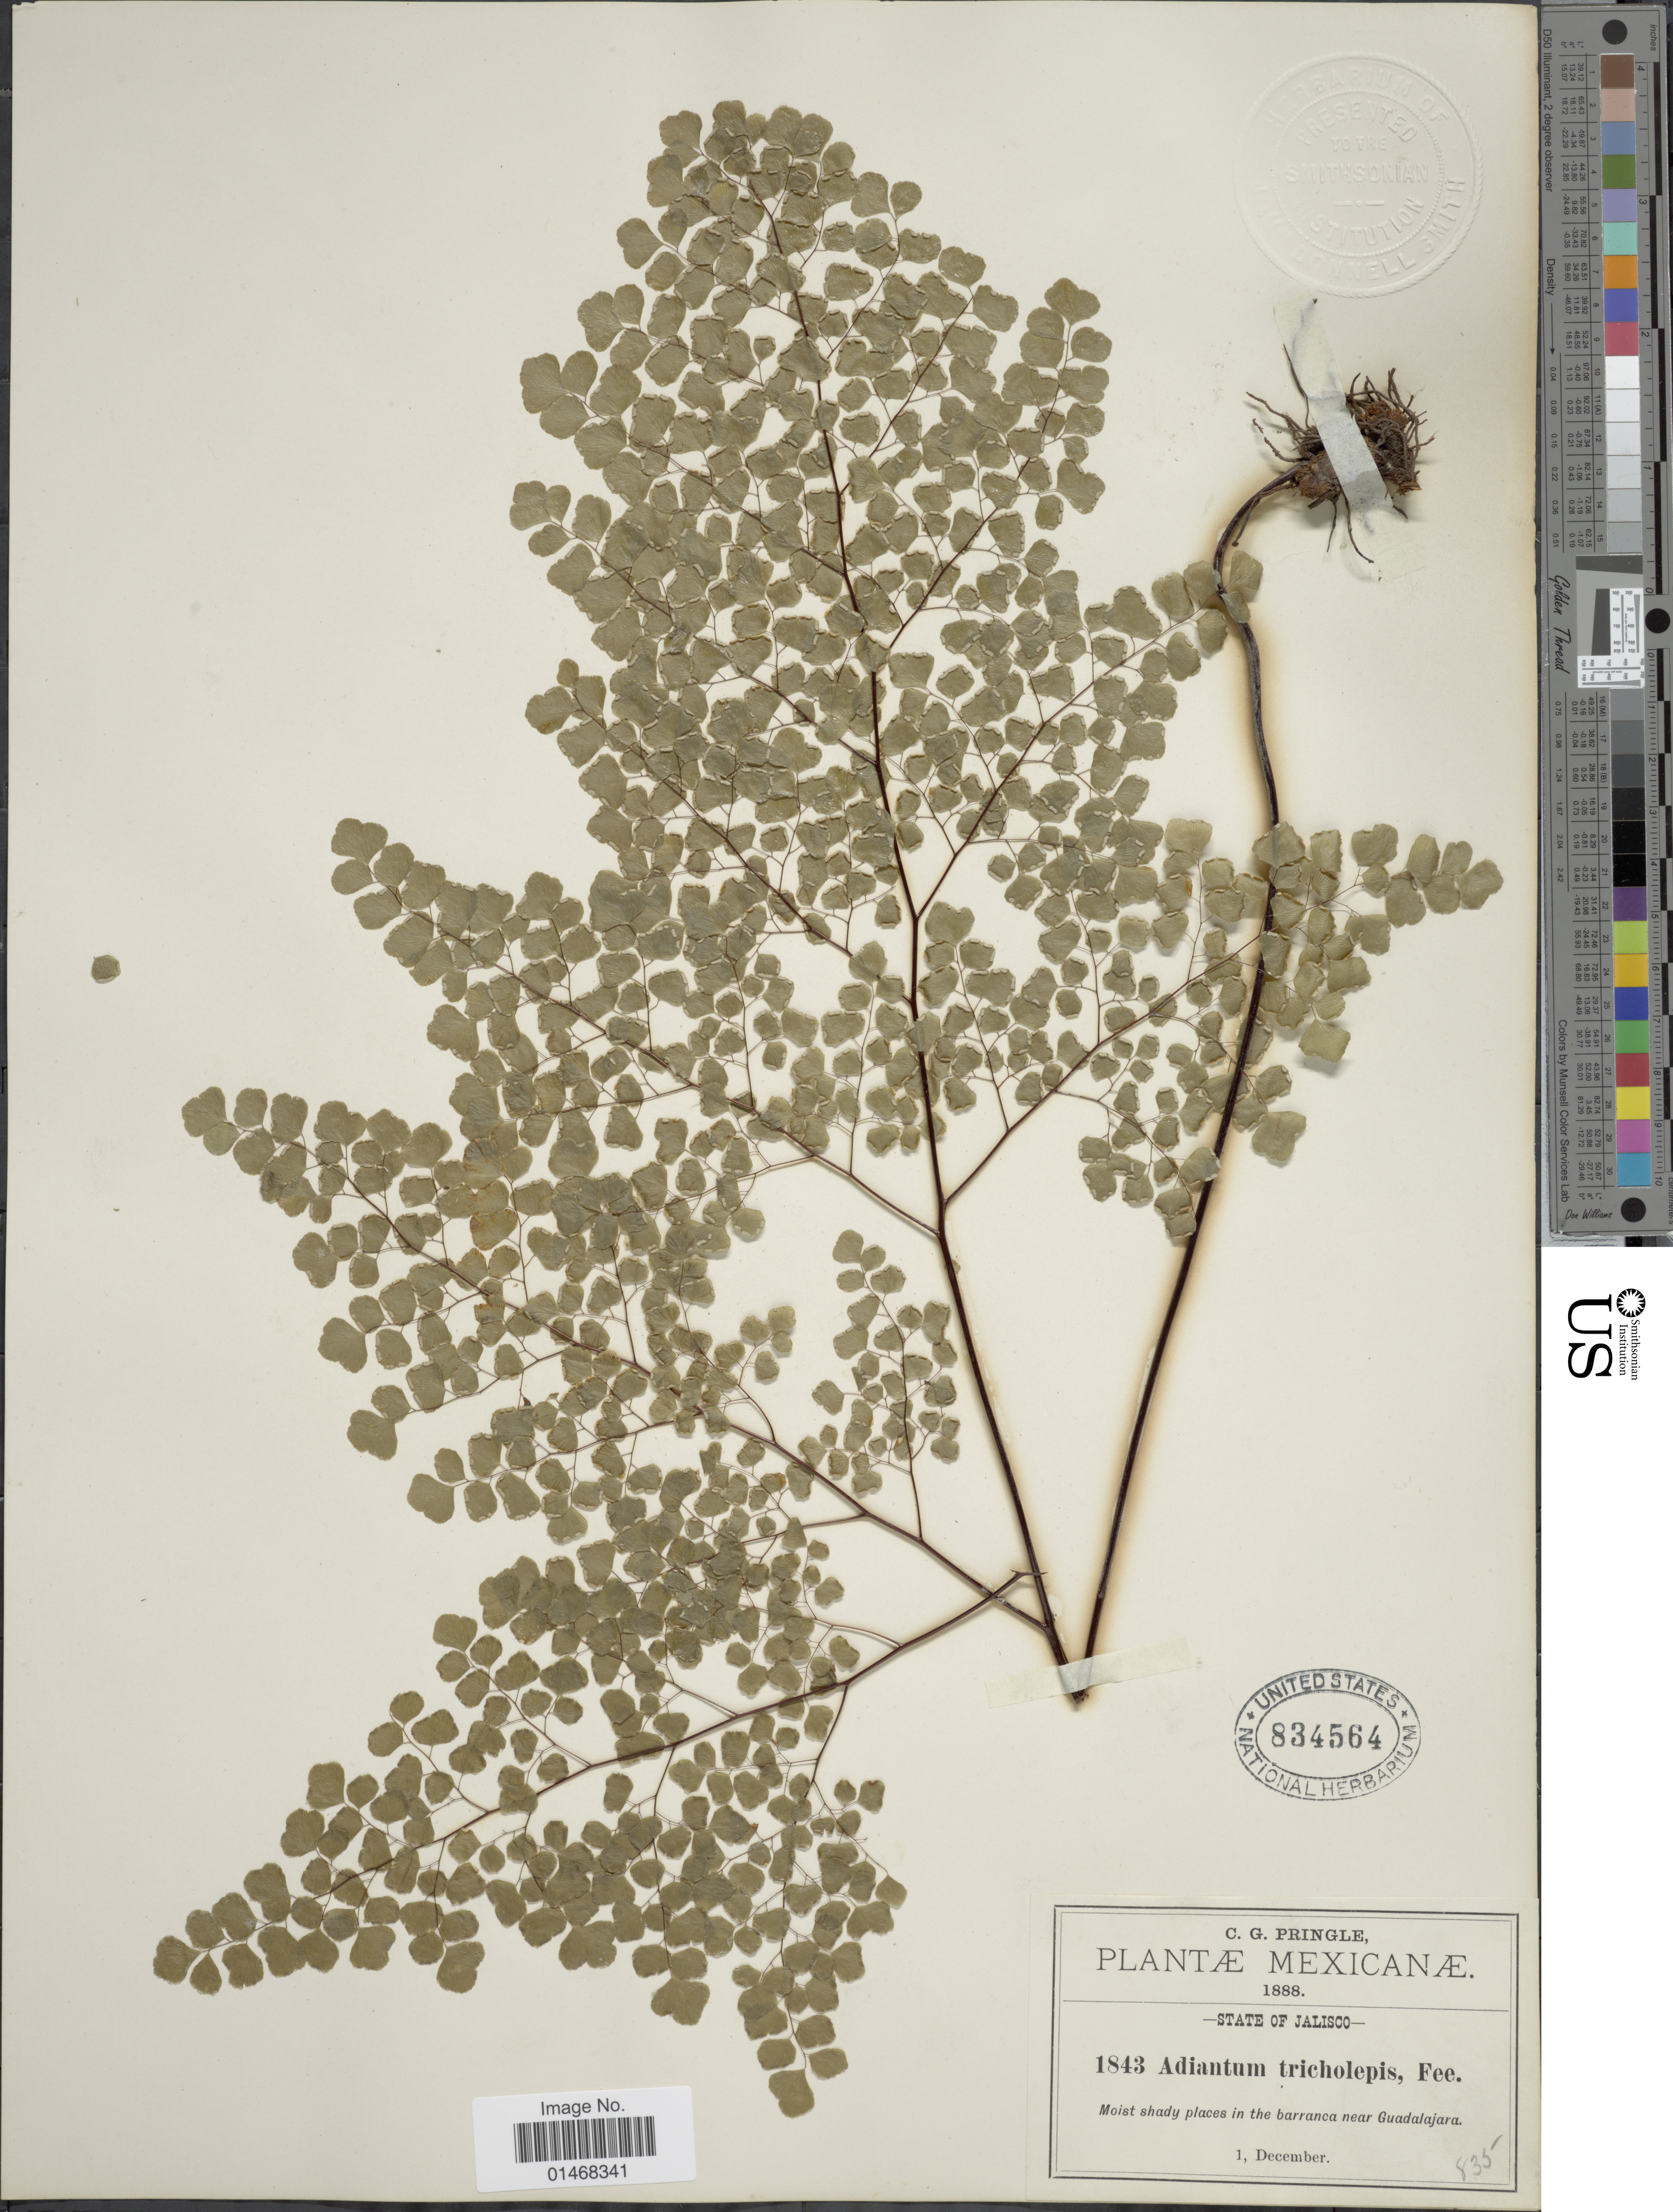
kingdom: Plantae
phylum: Tracheophyta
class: Polypodiopsida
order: Polypodiales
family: Pteridaceae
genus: Adiantum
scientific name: Adiantum tricholepis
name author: Fée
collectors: C. G. Pringle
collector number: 1843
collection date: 1888-12-01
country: Mexico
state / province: Jalisco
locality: Moist shady places in the barranca near Guadalajara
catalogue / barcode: US 834564